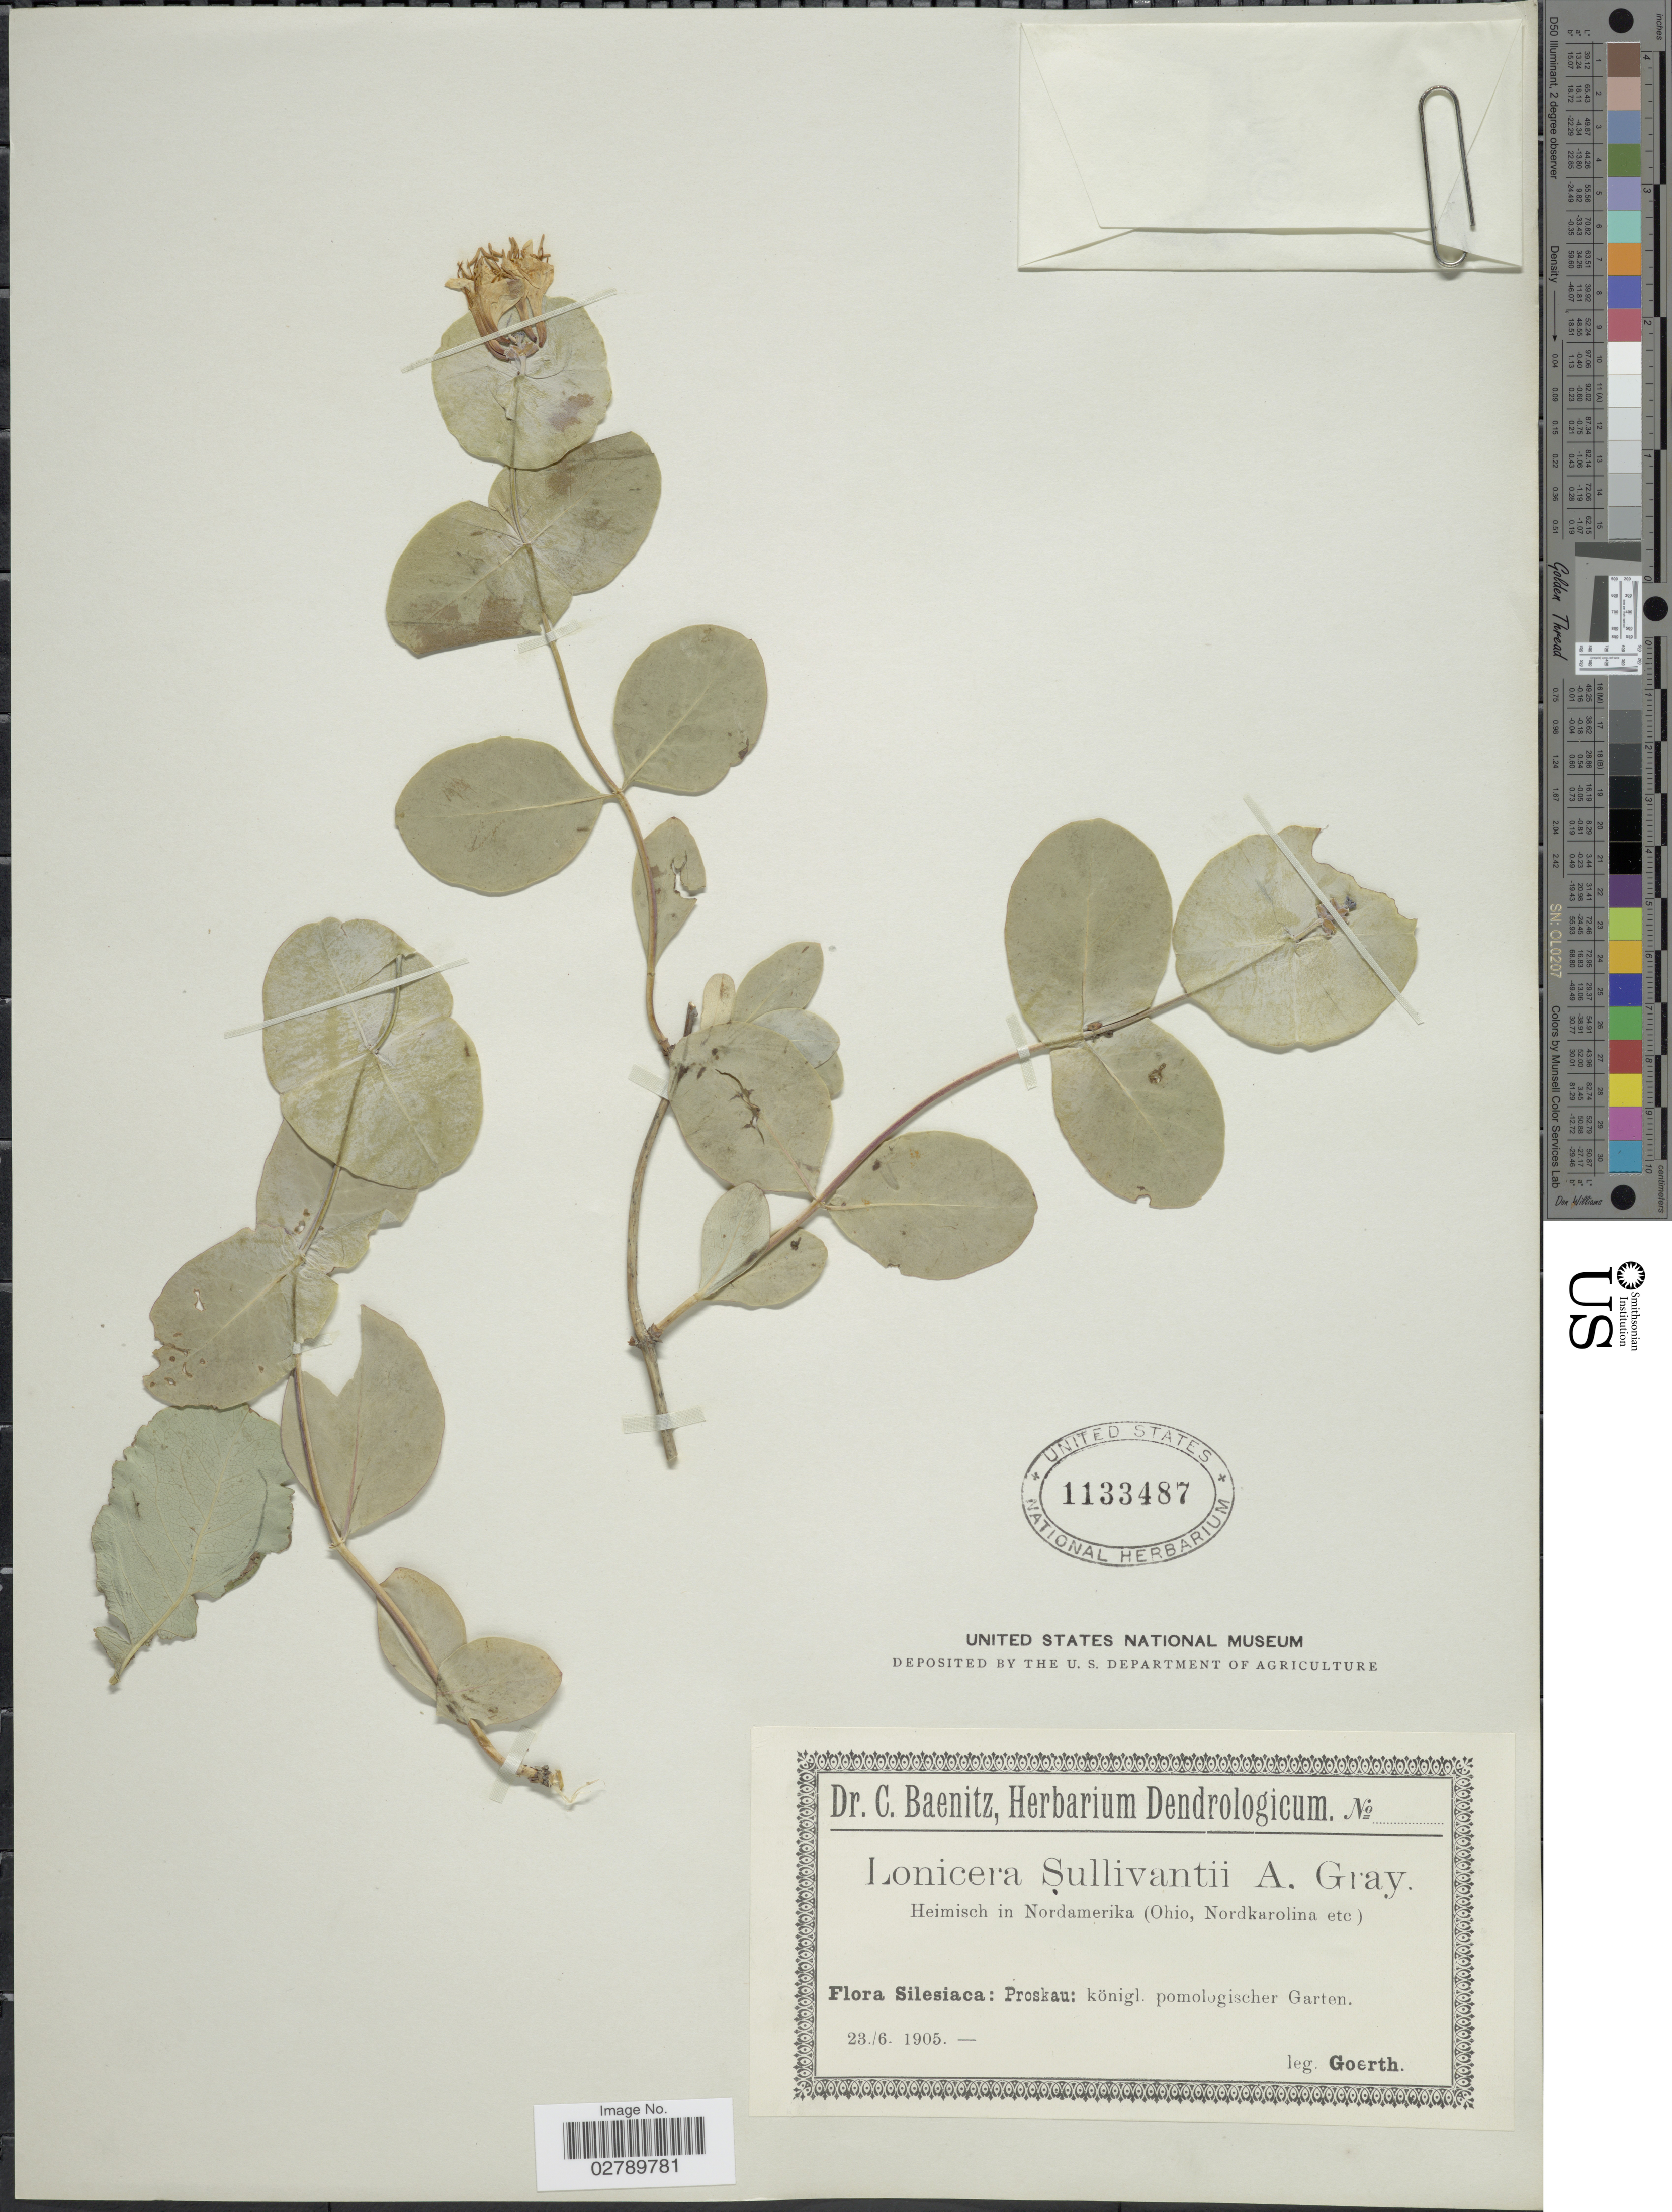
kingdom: Plantae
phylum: Tracheophyta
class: Magnoliopsida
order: Dipsacales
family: Caprifoliaceae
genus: Lonicera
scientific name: Lonicera prolifera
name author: (O. Kirchner) Booth ex Rehder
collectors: Goerth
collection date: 1905-06-23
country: Poland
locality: Silesiaca: Proskau: königl. pomologischer Garten.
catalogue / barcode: US 1133487